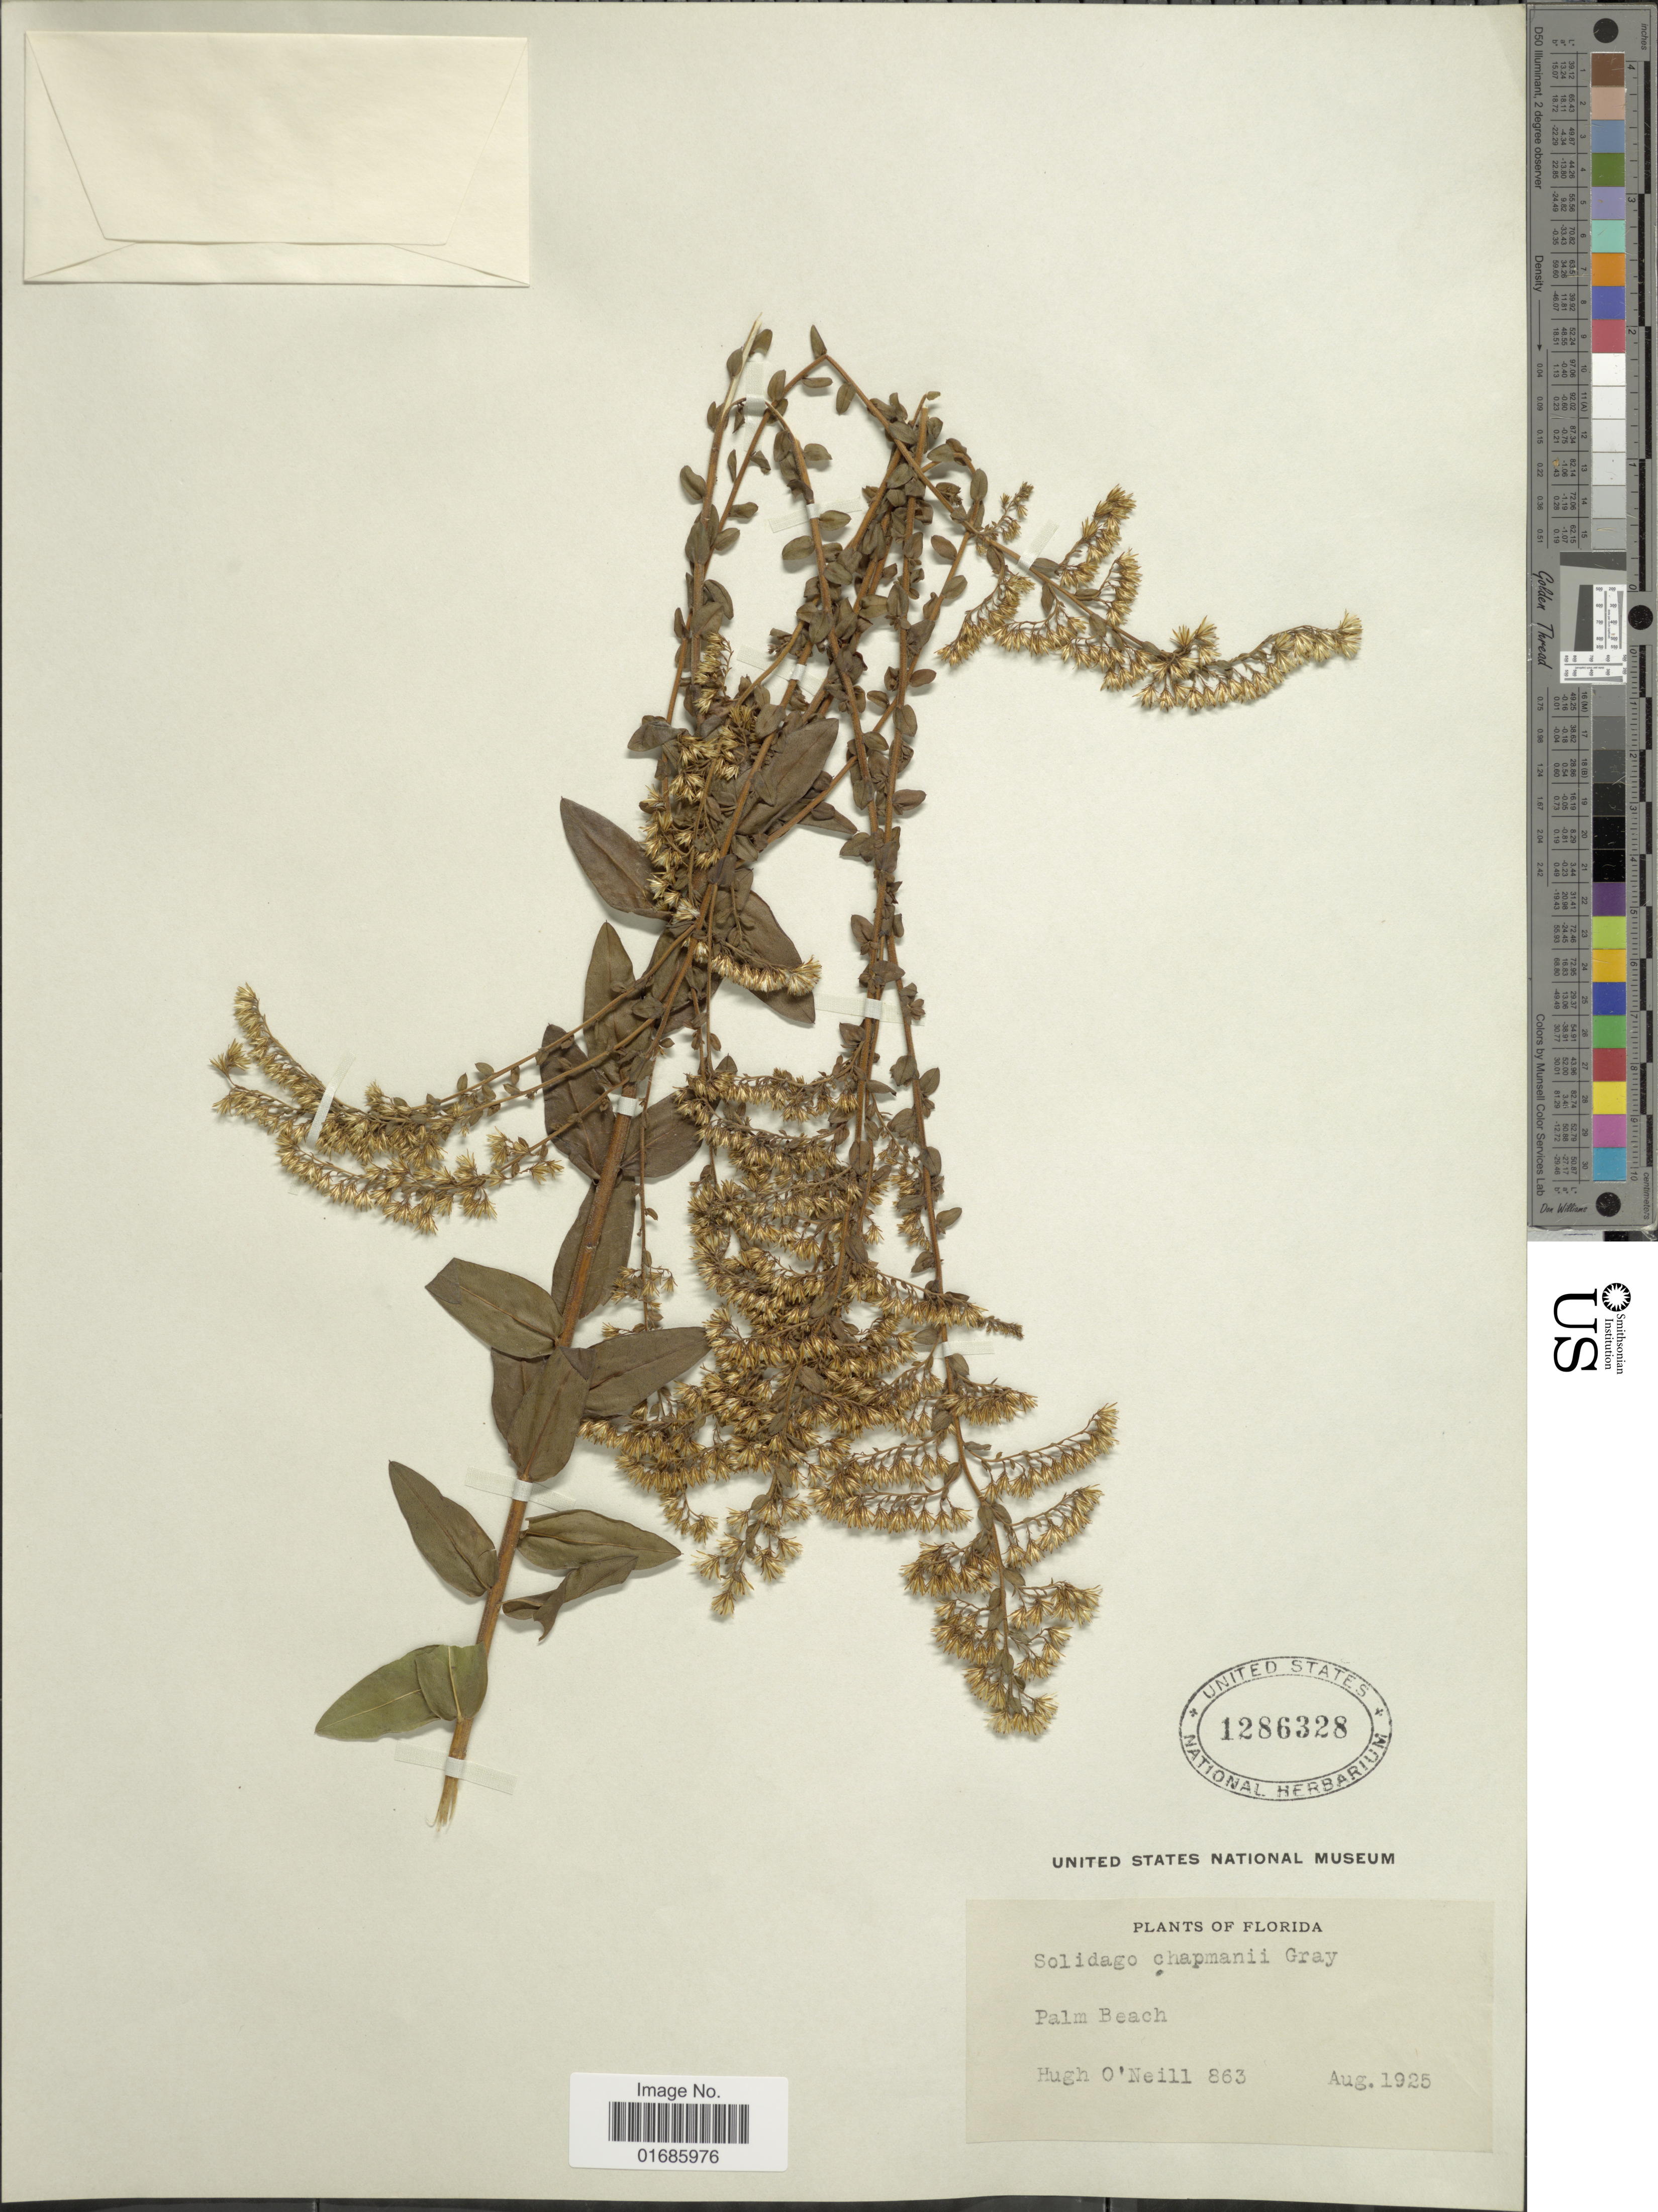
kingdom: Plantae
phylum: Tracheophyta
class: Magnoliopsida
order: Asterales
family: Asteraceae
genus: Solidago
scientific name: Solidago chapmanii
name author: Torr. & A. Gray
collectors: H. O'Neill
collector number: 863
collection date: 1925-08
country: United States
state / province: Florida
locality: Palm Beach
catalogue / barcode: US 1286328